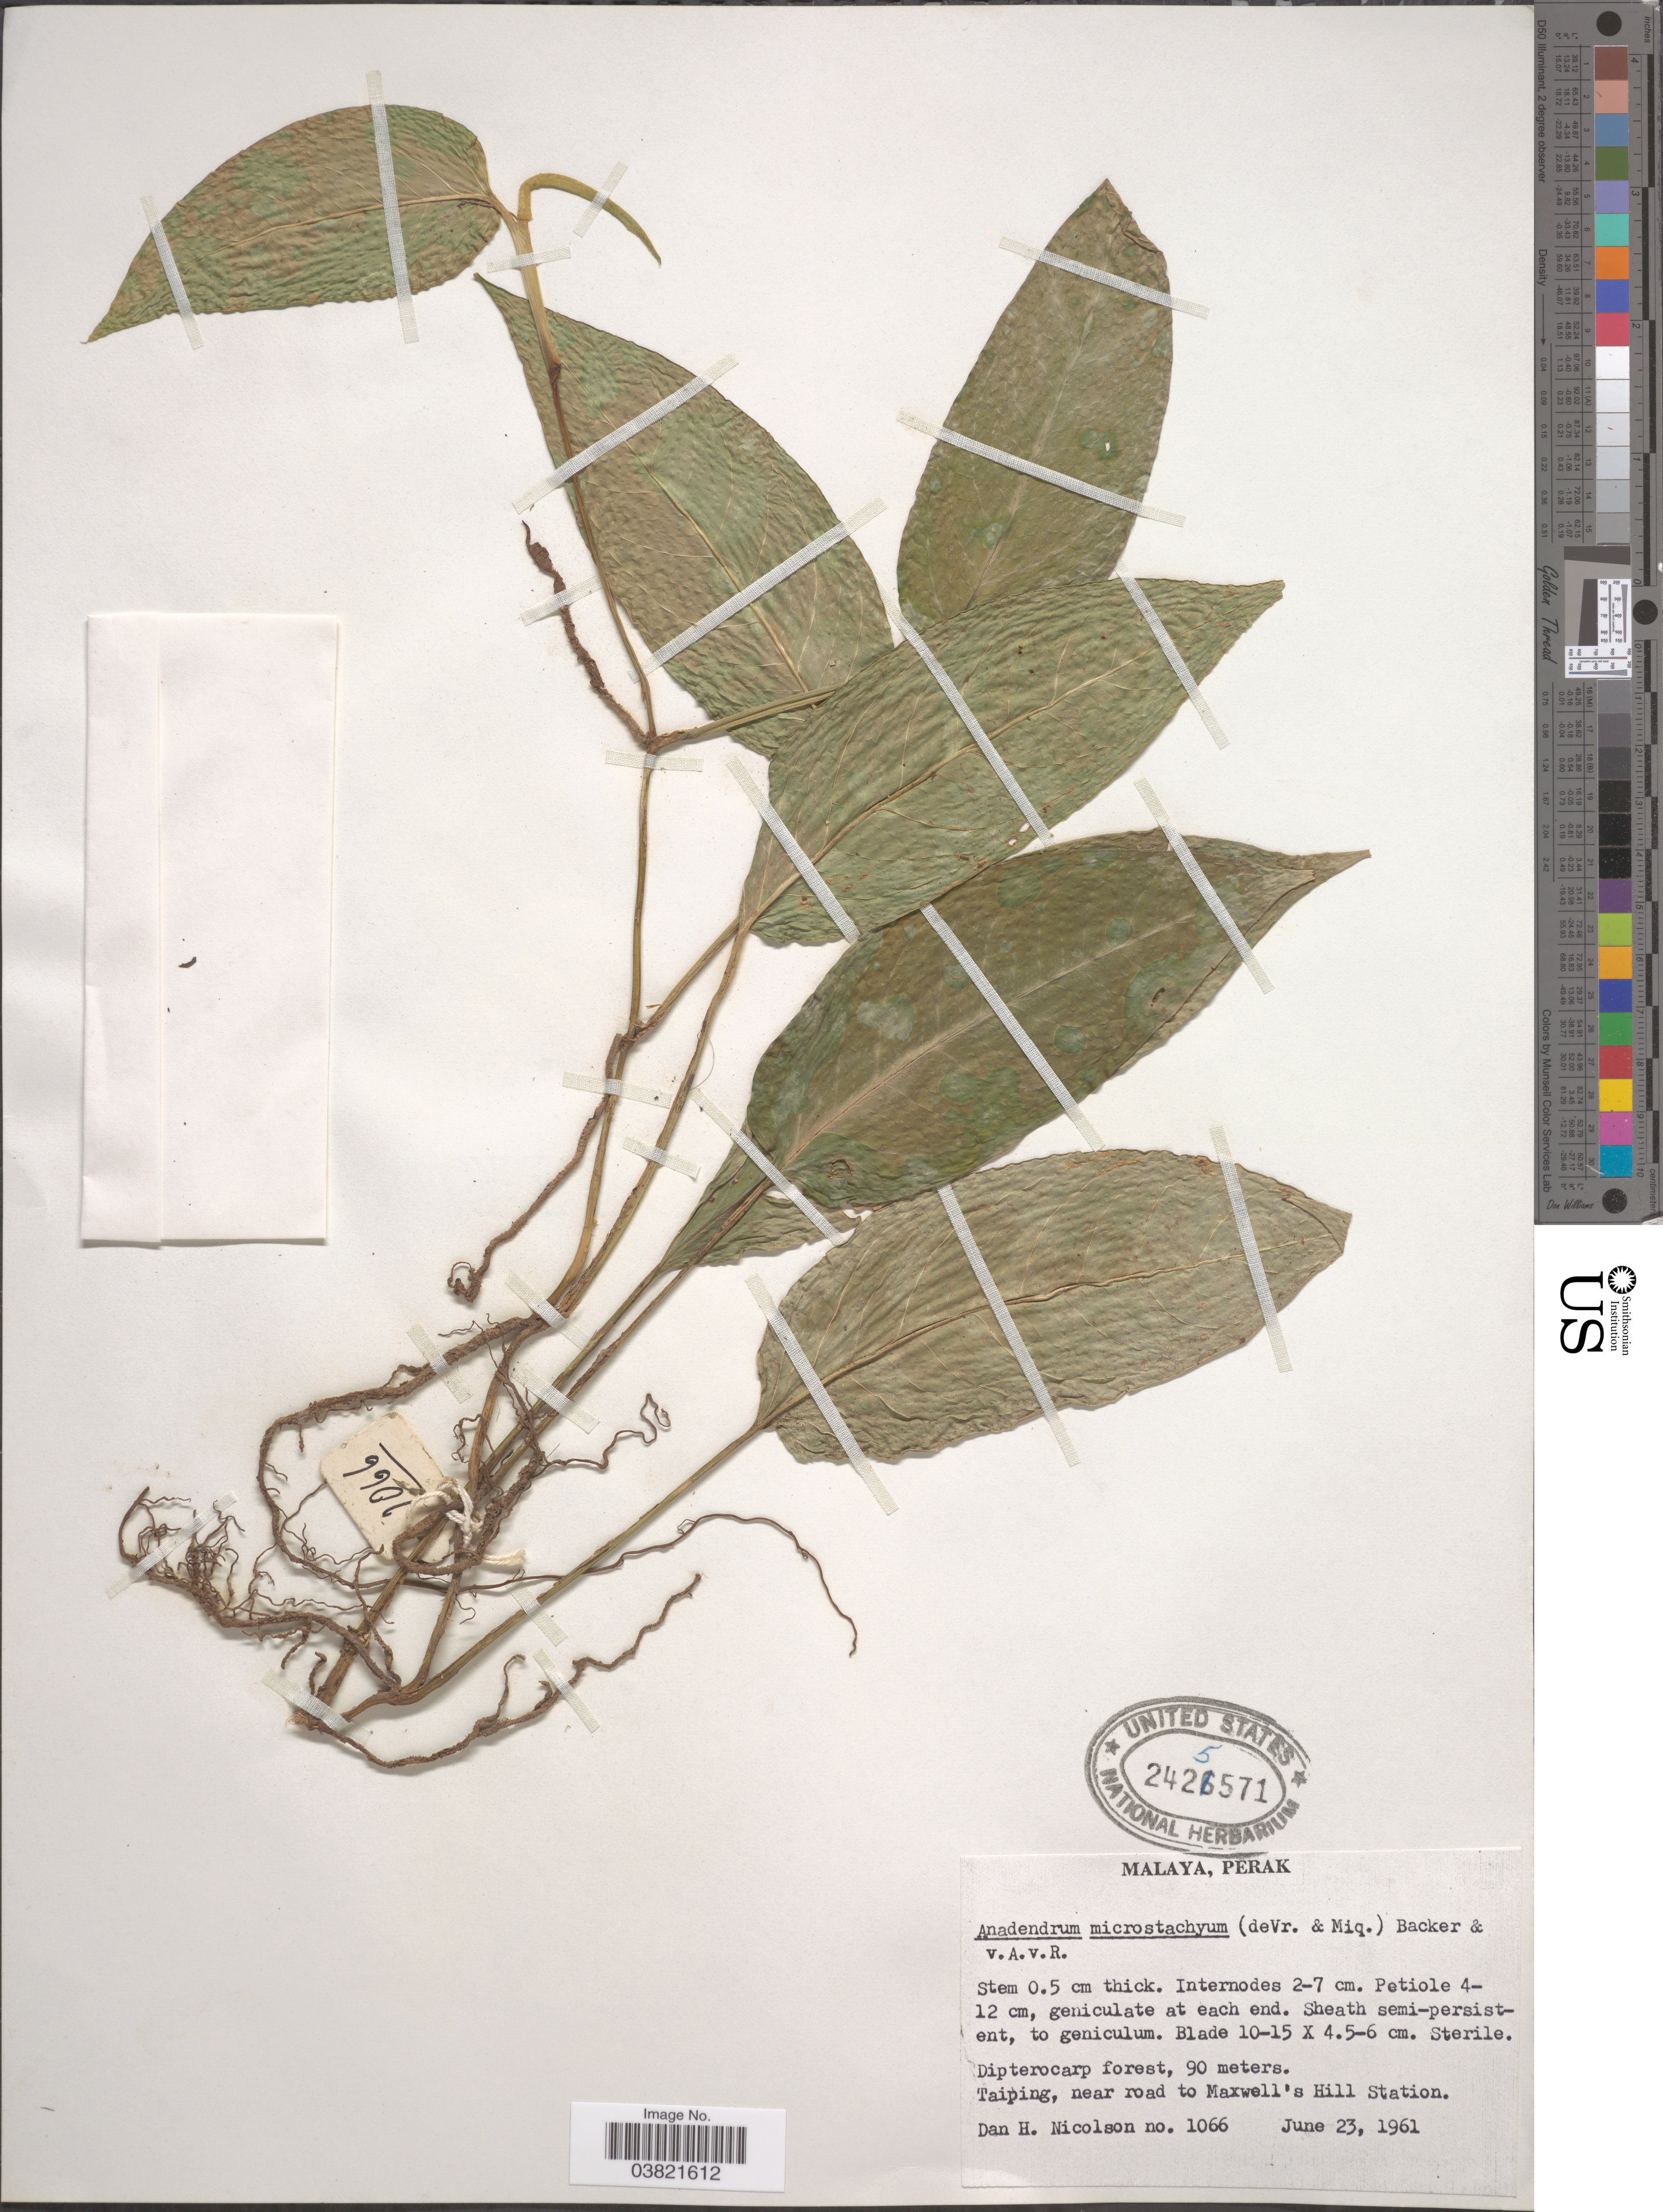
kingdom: Plantae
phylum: Tracheophyta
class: Liliopsida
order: Alismatales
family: Araceae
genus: Anadendrum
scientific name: Anadendrum microstachyum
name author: (de Vriese & Miq.) Backer & Alderw.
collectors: D. H. Nicolson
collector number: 1066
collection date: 1961-06-23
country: Malaysia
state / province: Perak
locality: Malaya. Taiping, near road to Maxwell's Hill Station.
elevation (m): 90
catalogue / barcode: US 2425571